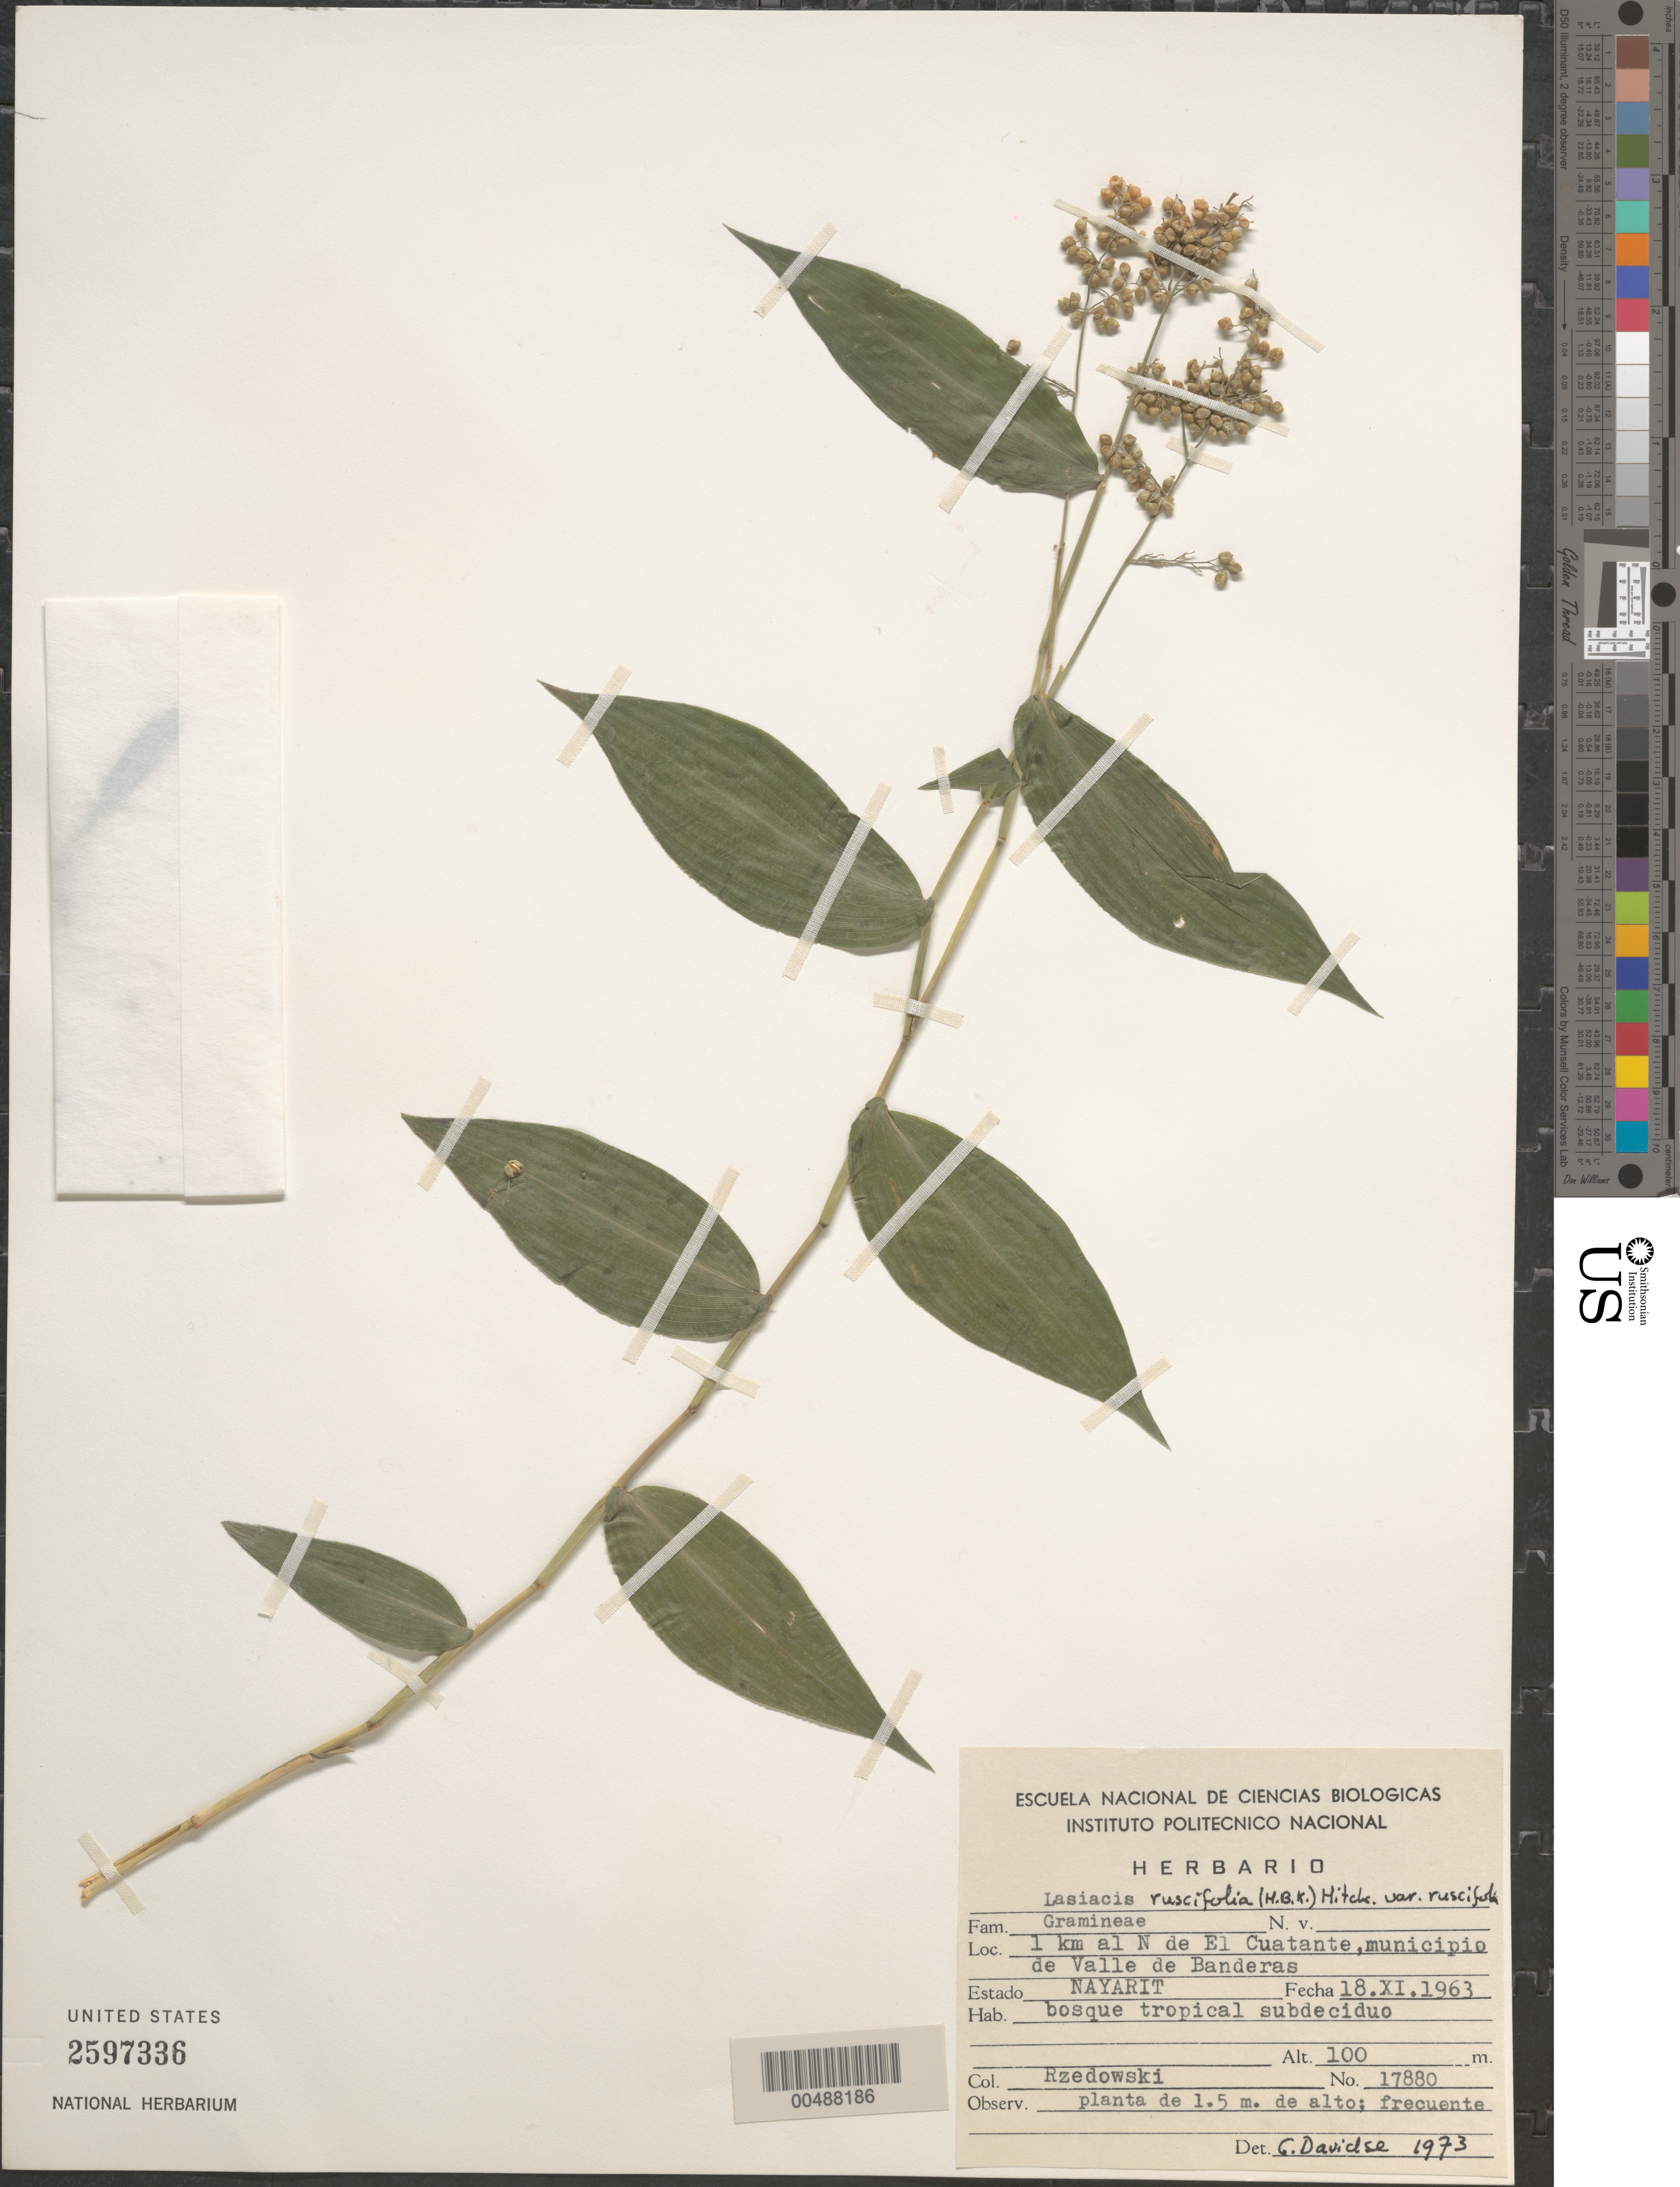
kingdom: Plantae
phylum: Tracheophyta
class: Liliopsida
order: Poales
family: Poaceae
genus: Lasiacis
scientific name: Lasiacis ruscifolia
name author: (Kunth) Hitchc.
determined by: Davidse, Gerrit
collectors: J. Rzedowski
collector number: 17880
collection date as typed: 18 Nov 1963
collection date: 1963-11-18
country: Mexico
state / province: Nayarit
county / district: Valle de Banderas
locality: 1 km al N de El Cuatante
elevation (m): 100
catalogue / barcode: US 2597336